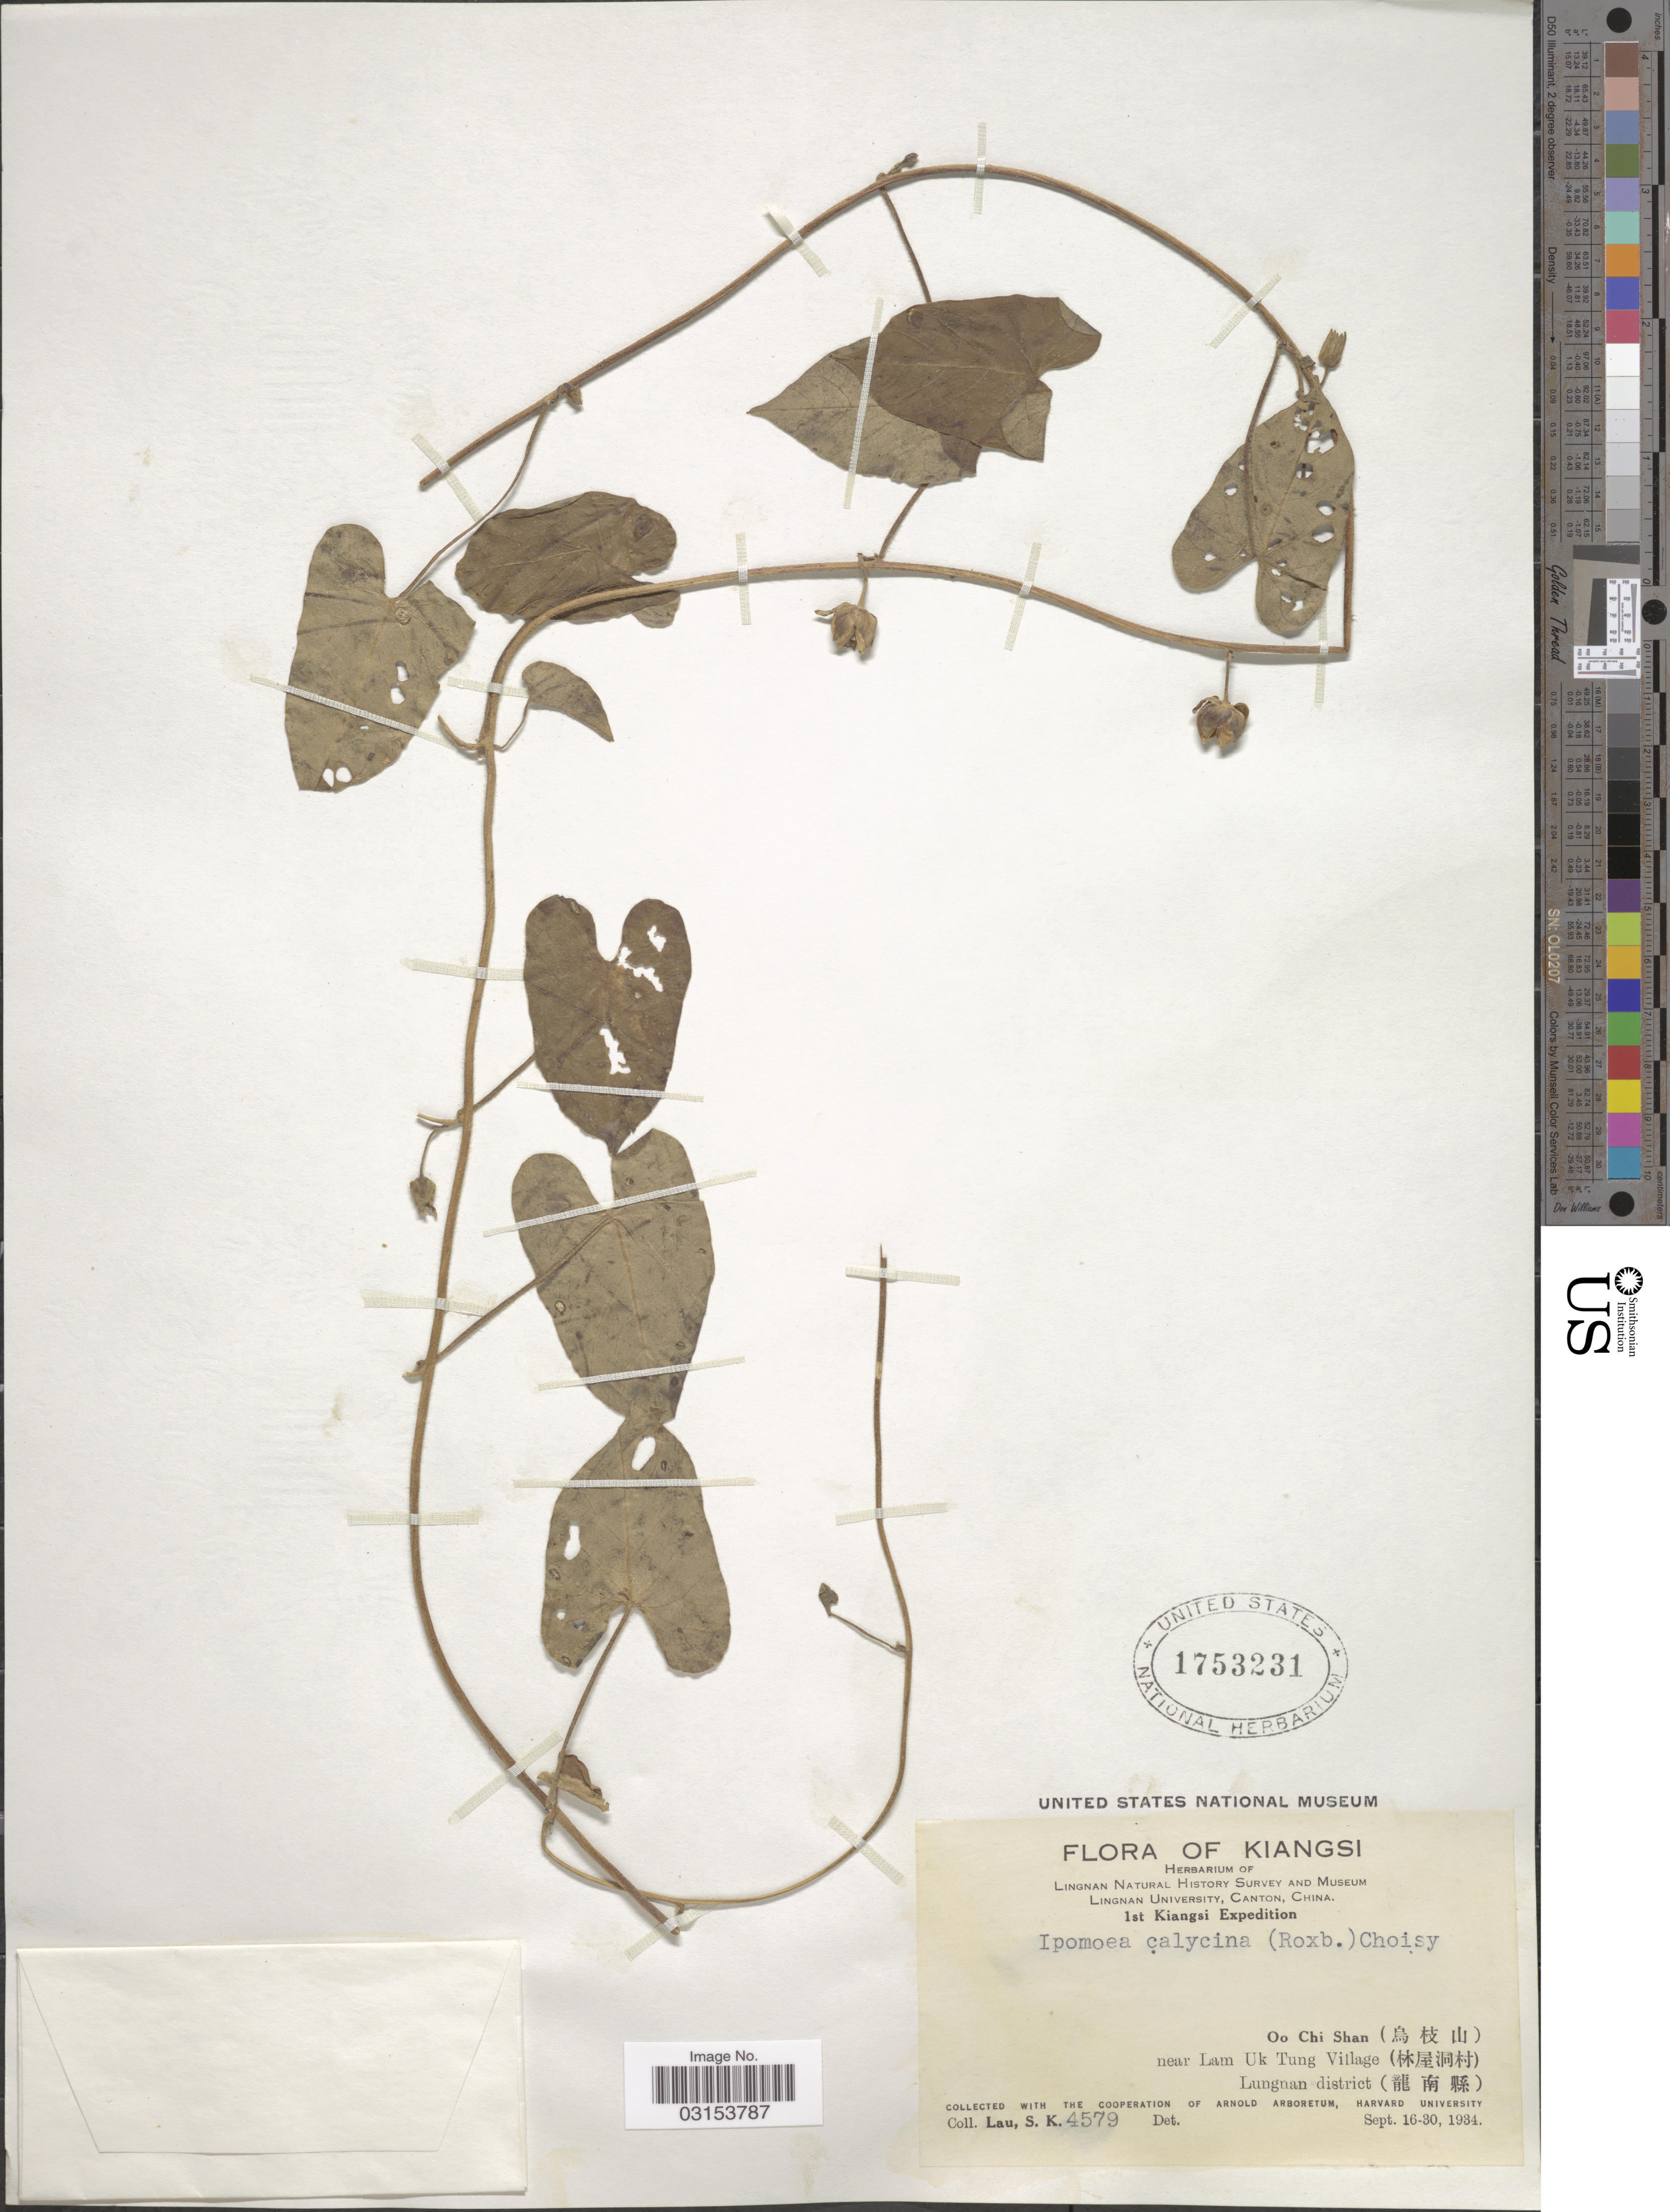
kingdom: Plantae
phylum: Tracheophyta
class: Magnoliopsida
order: Solanales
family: Convolvulaceae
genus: Ipomoea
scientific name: Ipomoea calycina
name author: (Roxb.) Benth. ex C.B. Clarke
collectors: S. K. Lau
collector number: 4579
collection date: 1934-09-16/1934-09-30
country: China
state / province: Jiangxi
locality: Kiangsi. Oo Chi Shan (X) near Lam Uk Tung Village (X) Lungnan district (X).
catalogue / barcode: US 1753231